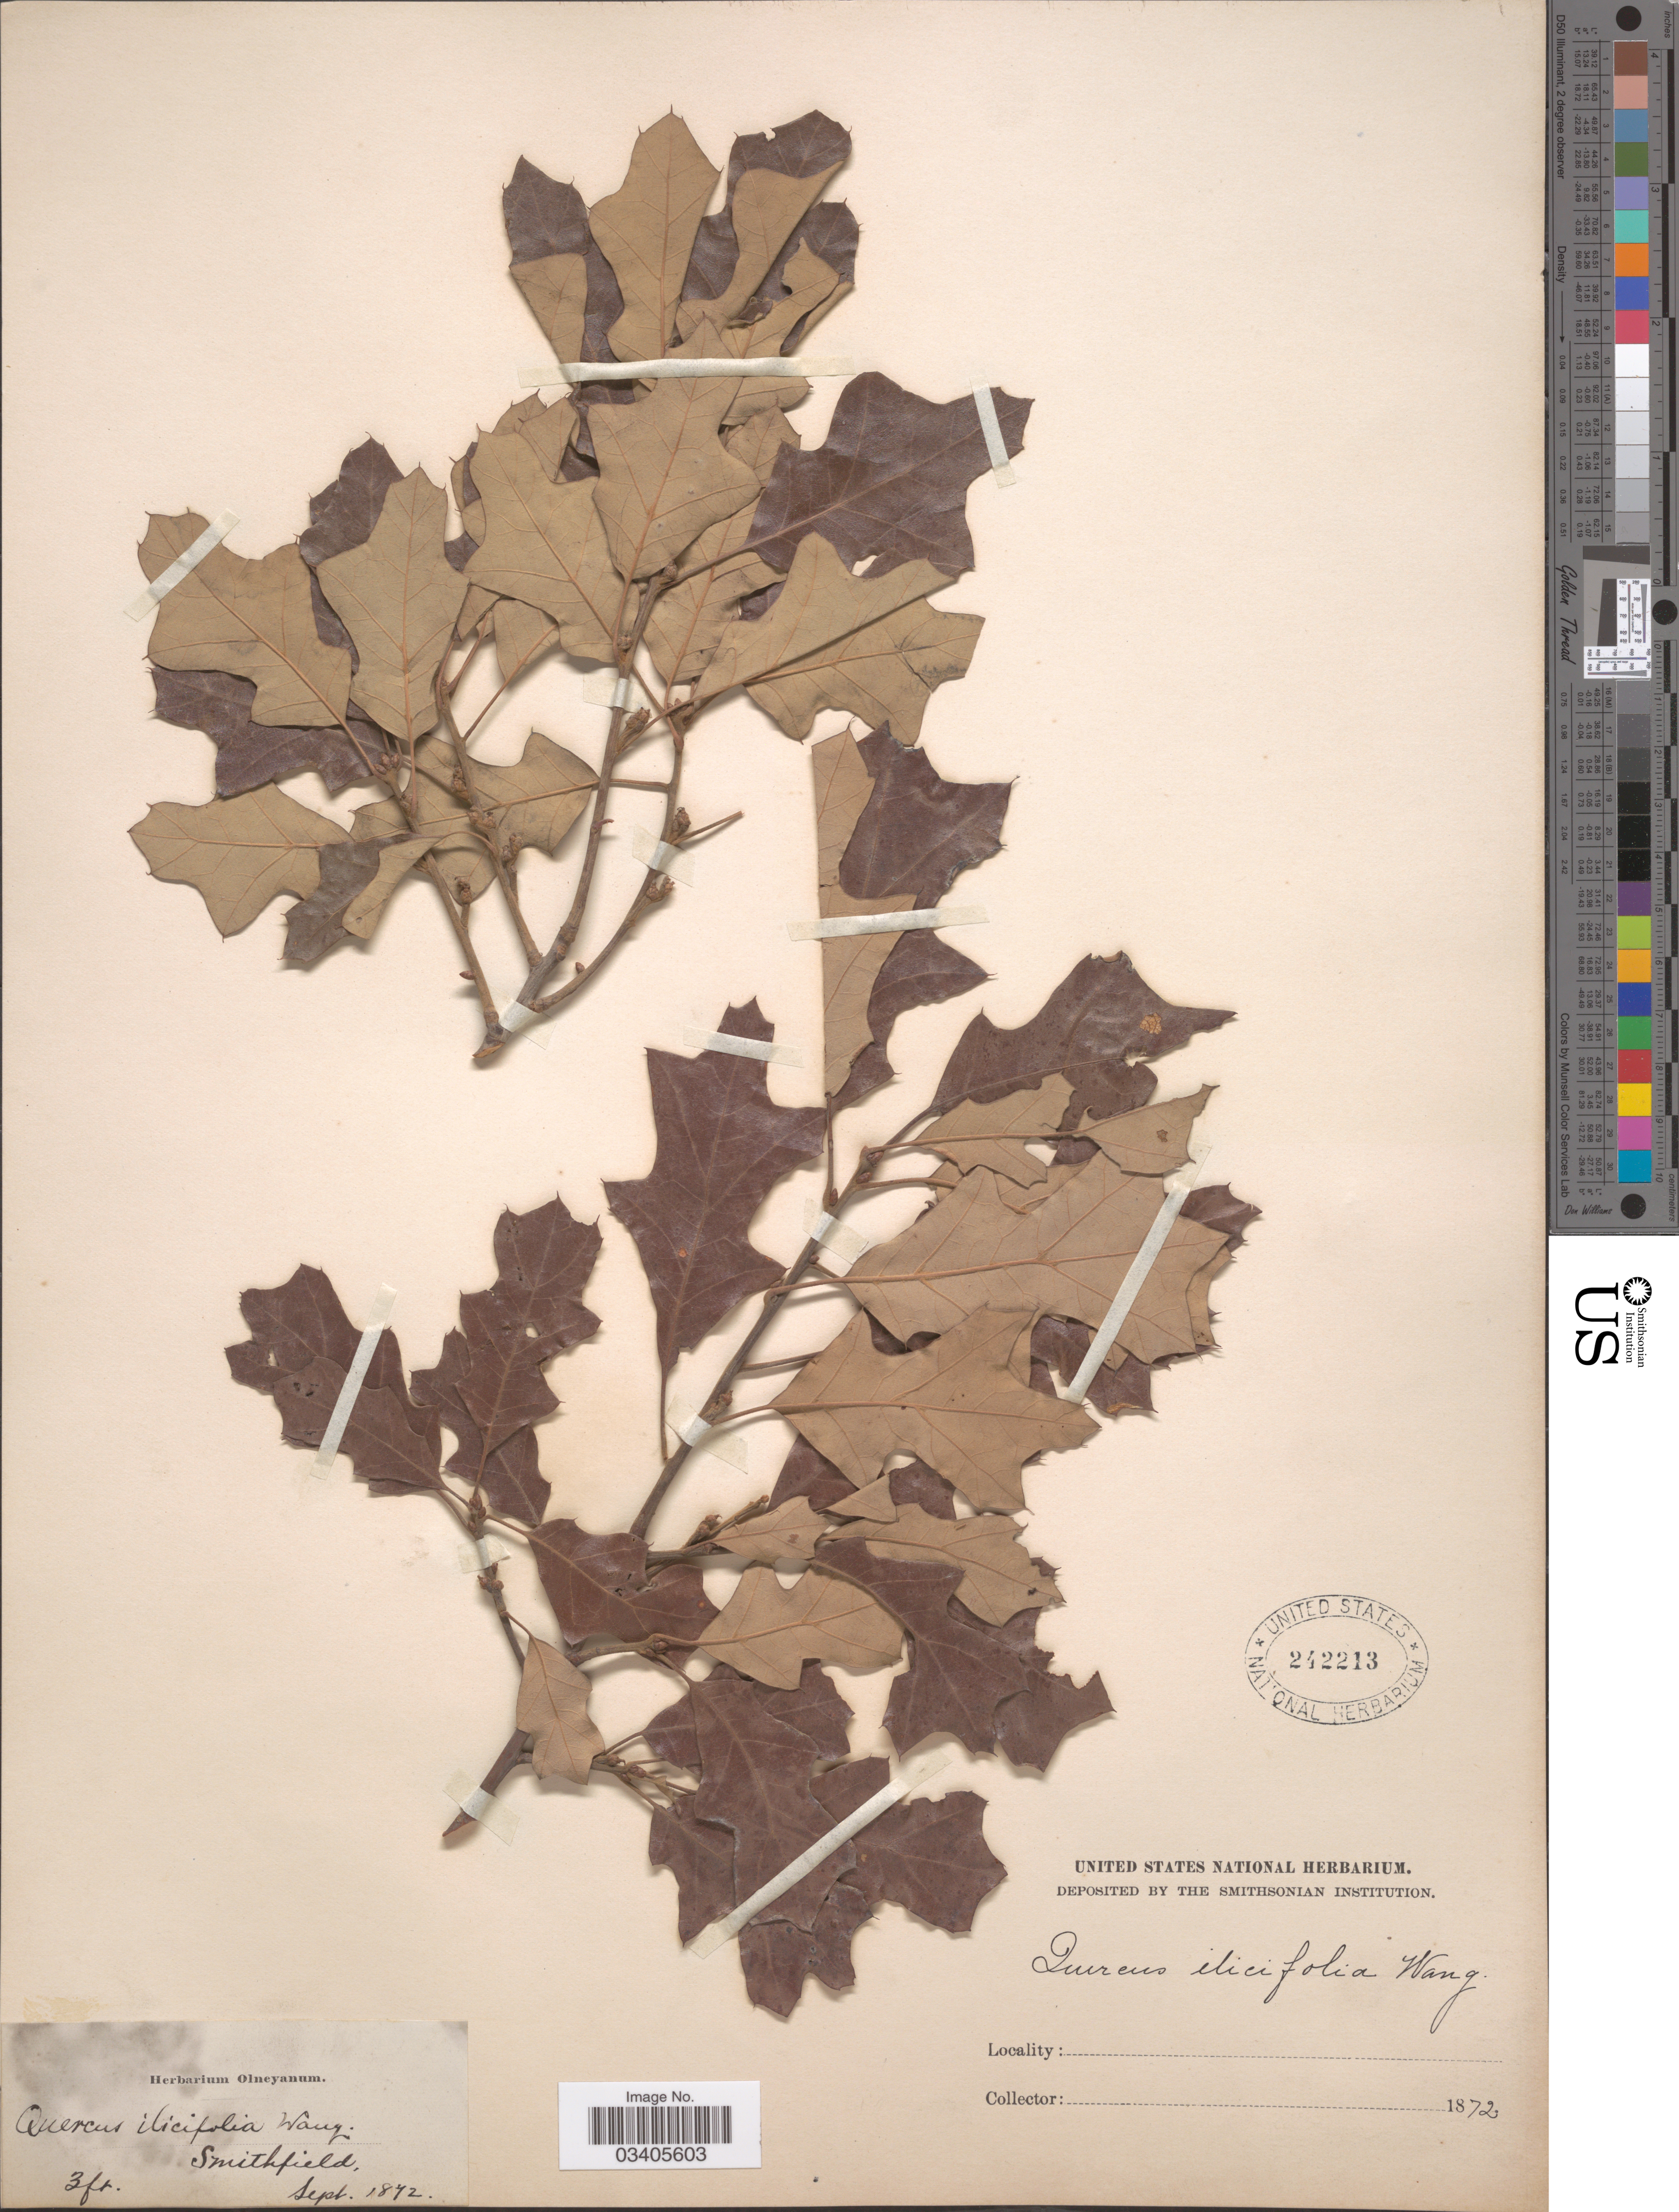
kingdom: Plantae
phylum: Tracheophyta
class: Magnoliopsida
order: Fagales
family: Fagaceae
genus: Quercus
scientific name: Quercus ilicifolia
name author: Wangenh.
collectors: ex herb. Olneyanum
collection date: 1872-09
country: United States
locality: Smithfield.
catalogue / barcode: US 242213